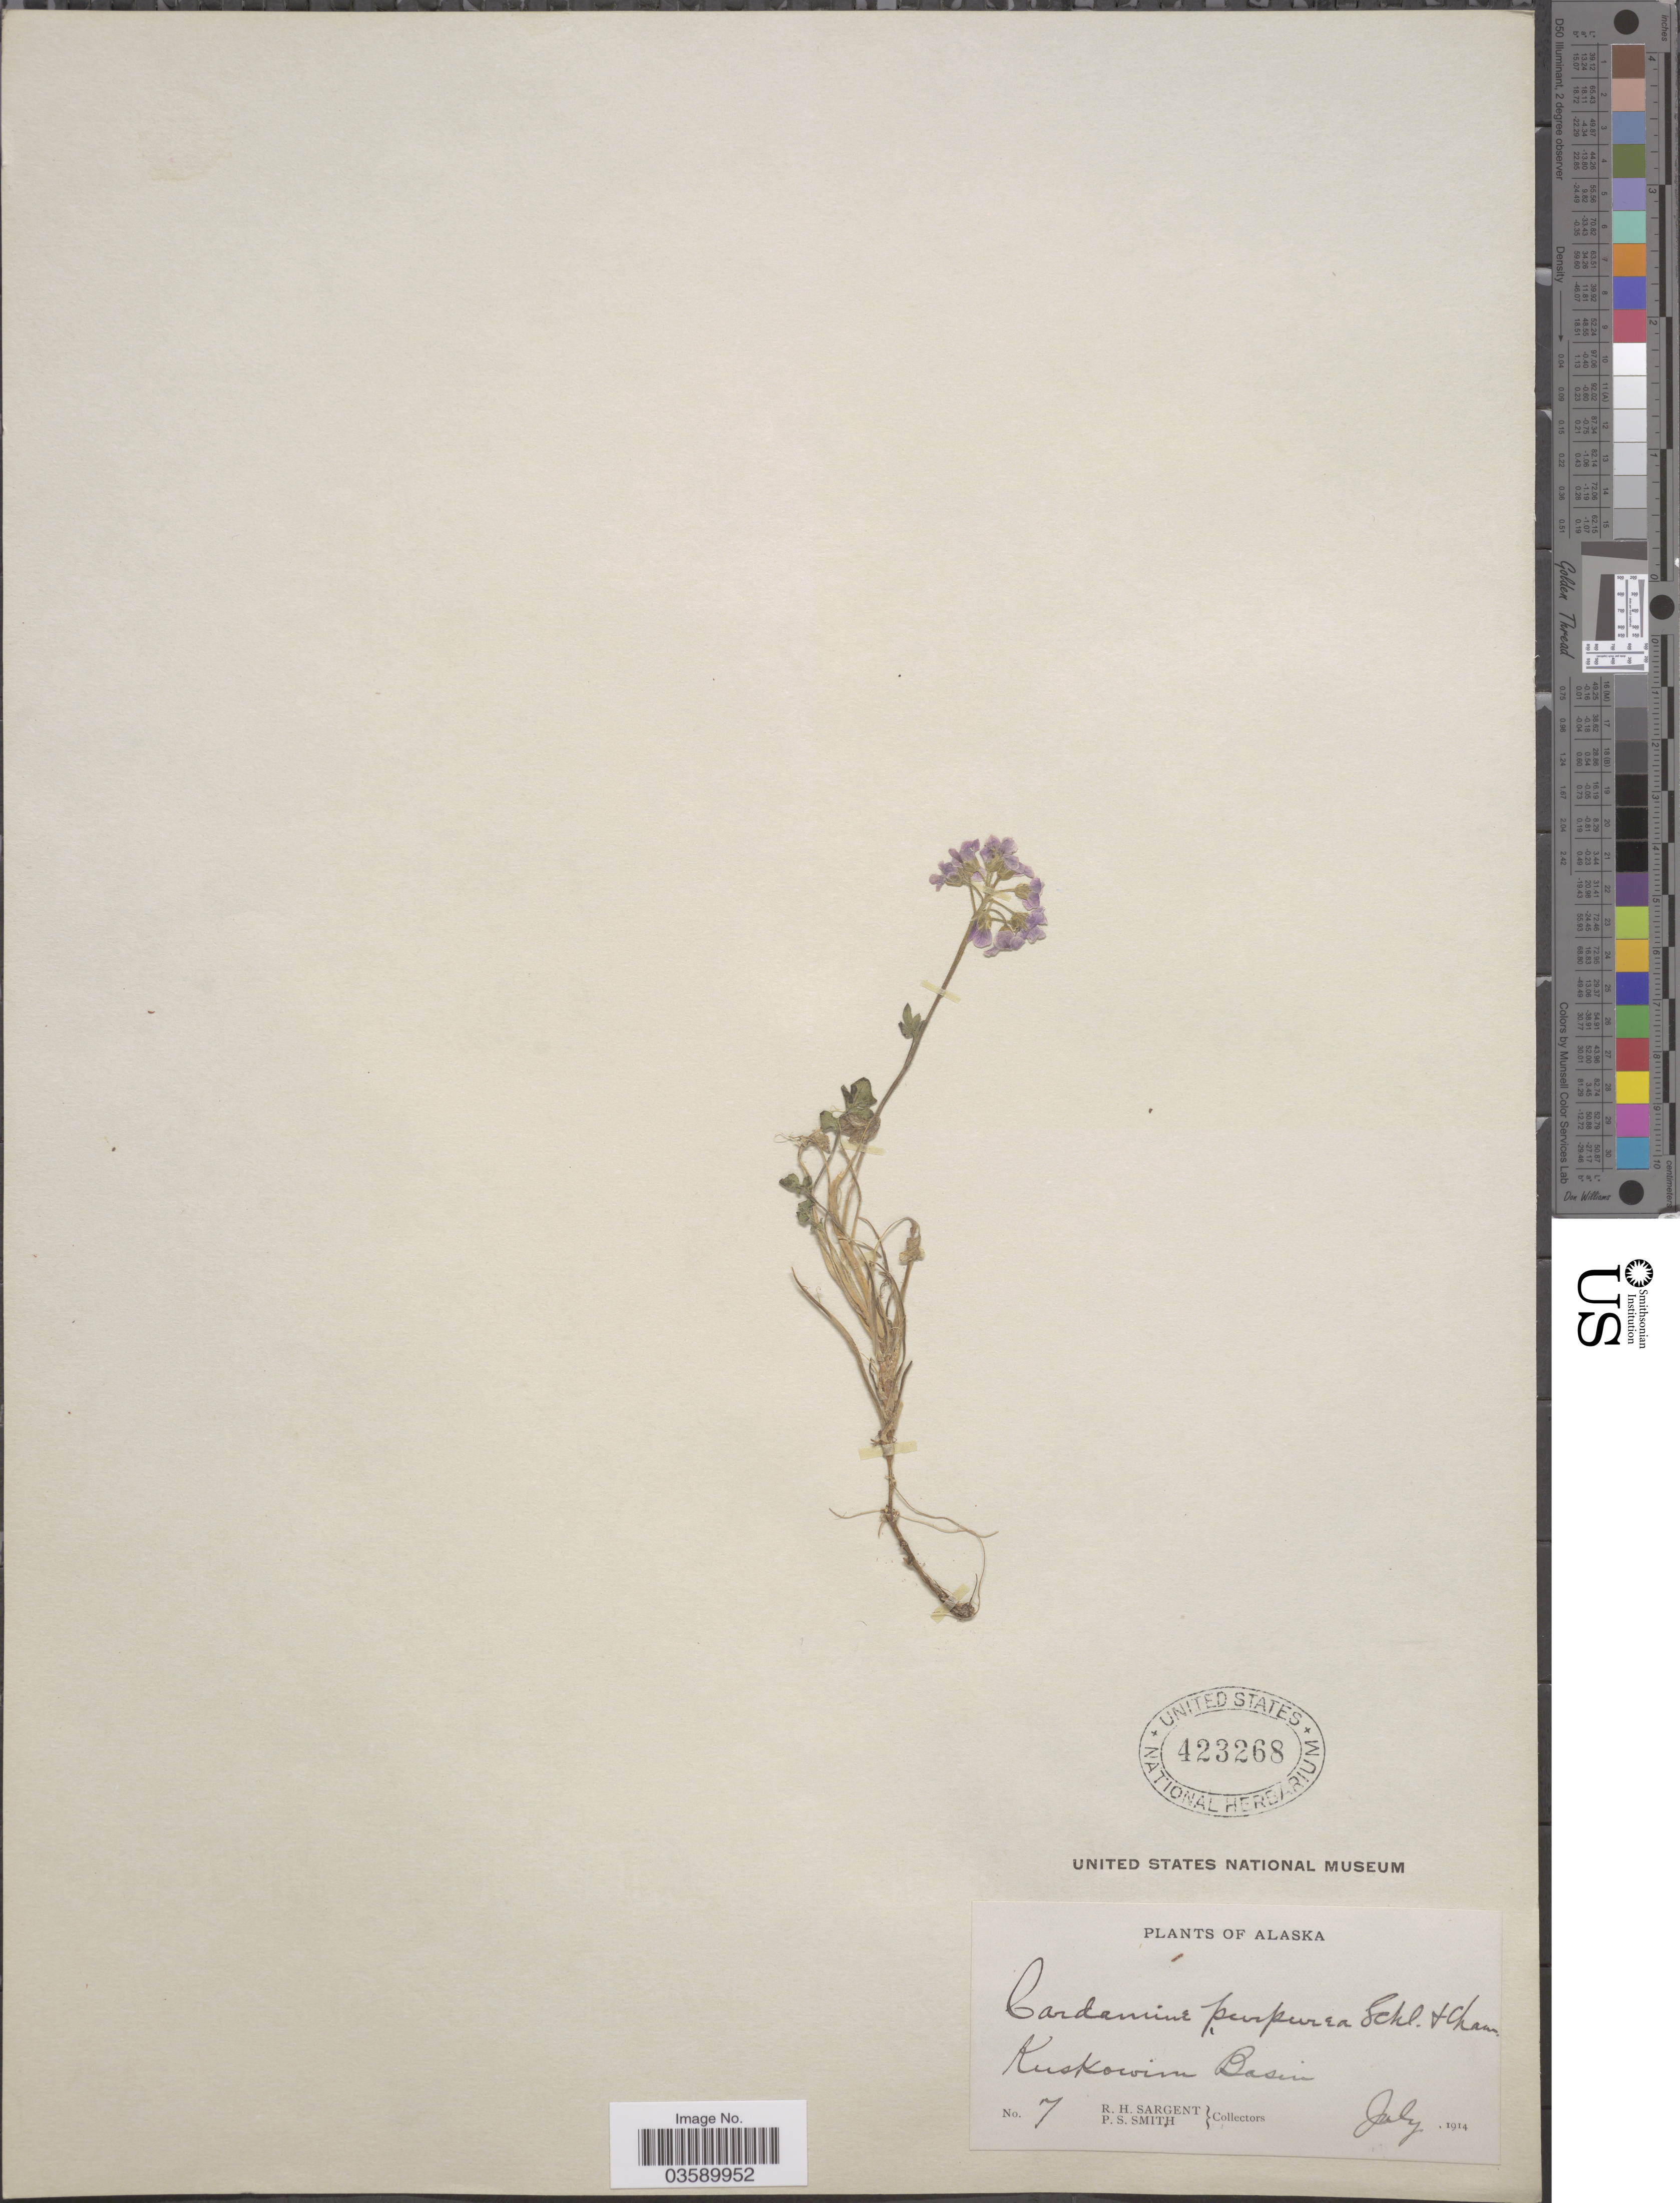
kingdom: Plantae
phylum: Tracheophyta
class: Magnoliopsida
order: Brassicales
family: Brassicaceae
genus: Cardamine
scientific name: Cardamine purpurea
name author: Cham. & Schltdl.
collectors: R. Sargent & P. Smith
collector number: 7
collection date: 1914-07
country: United States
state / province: Alaska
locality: Kuskowim Basin.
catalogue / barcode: US 423268